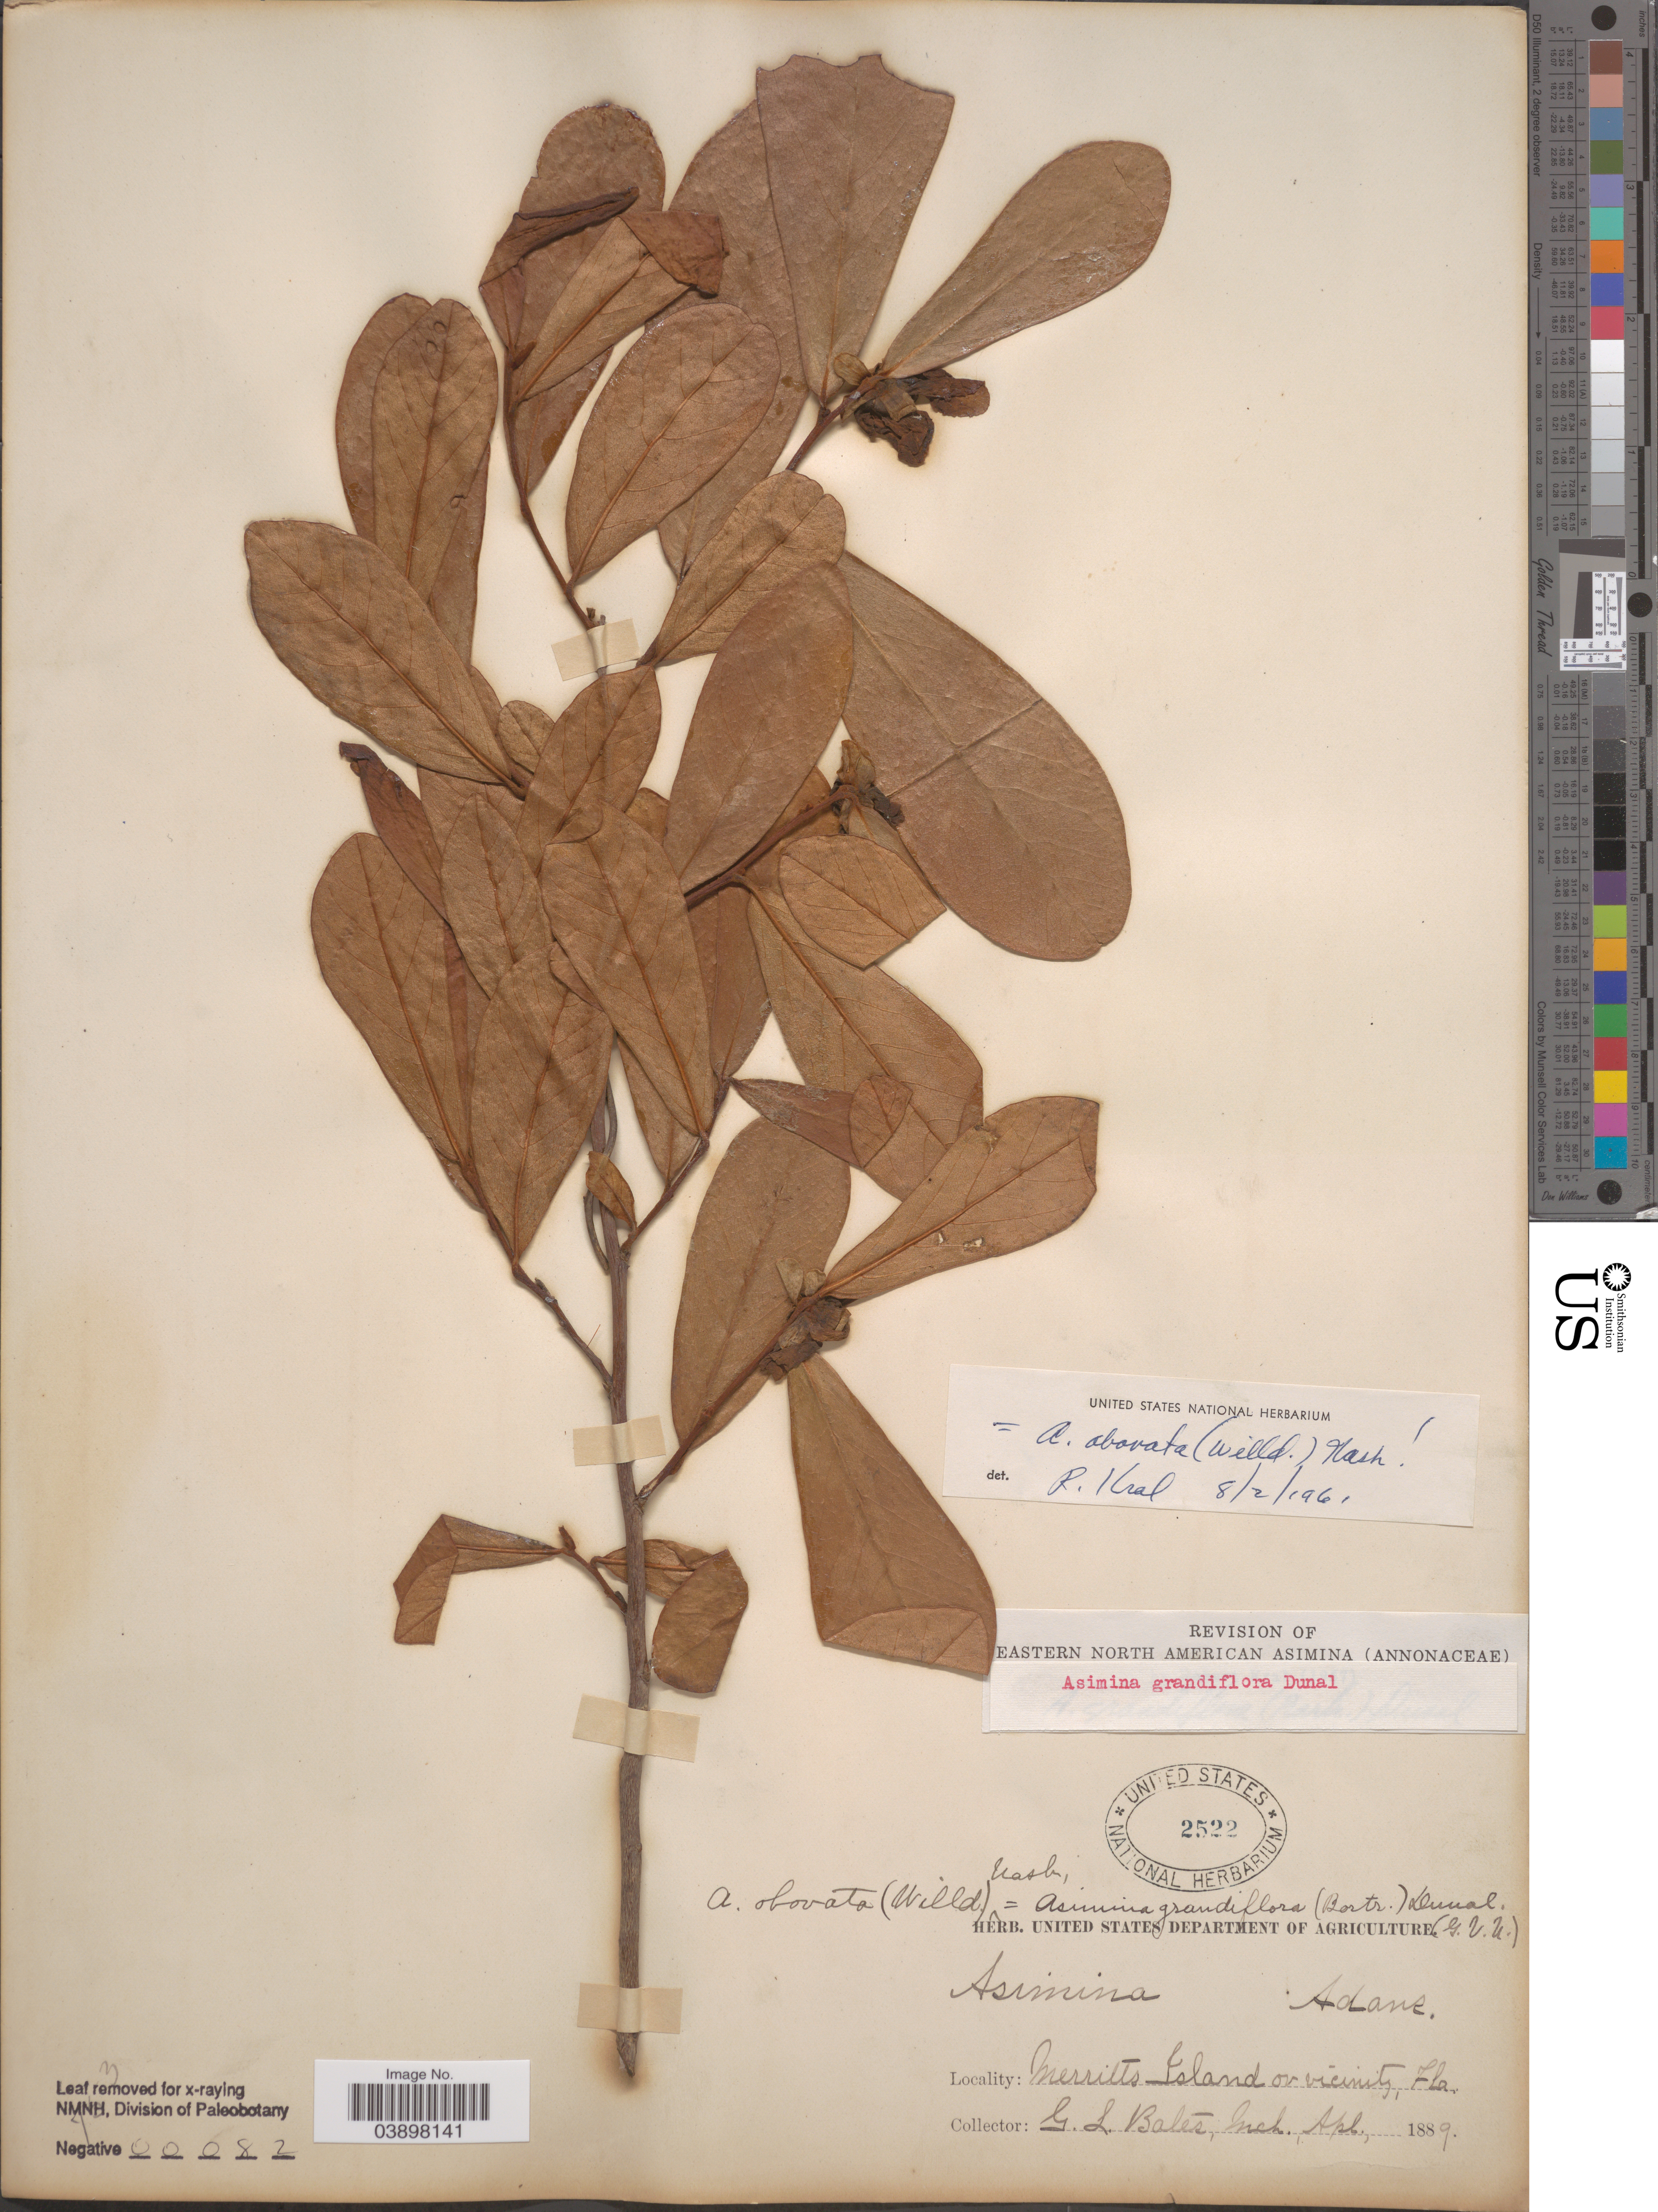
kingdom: Plantae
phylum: Tracheophyta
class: Magnoliopsida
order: Magnoliales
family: Annonaceae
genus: Asimina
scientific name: Asimina obovata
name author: (Willd.) Nash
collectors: G. Bates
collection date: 1889-03/1889-04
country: United States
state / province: Florida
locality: Merritts Island or vicinity.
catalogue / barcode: US 2522